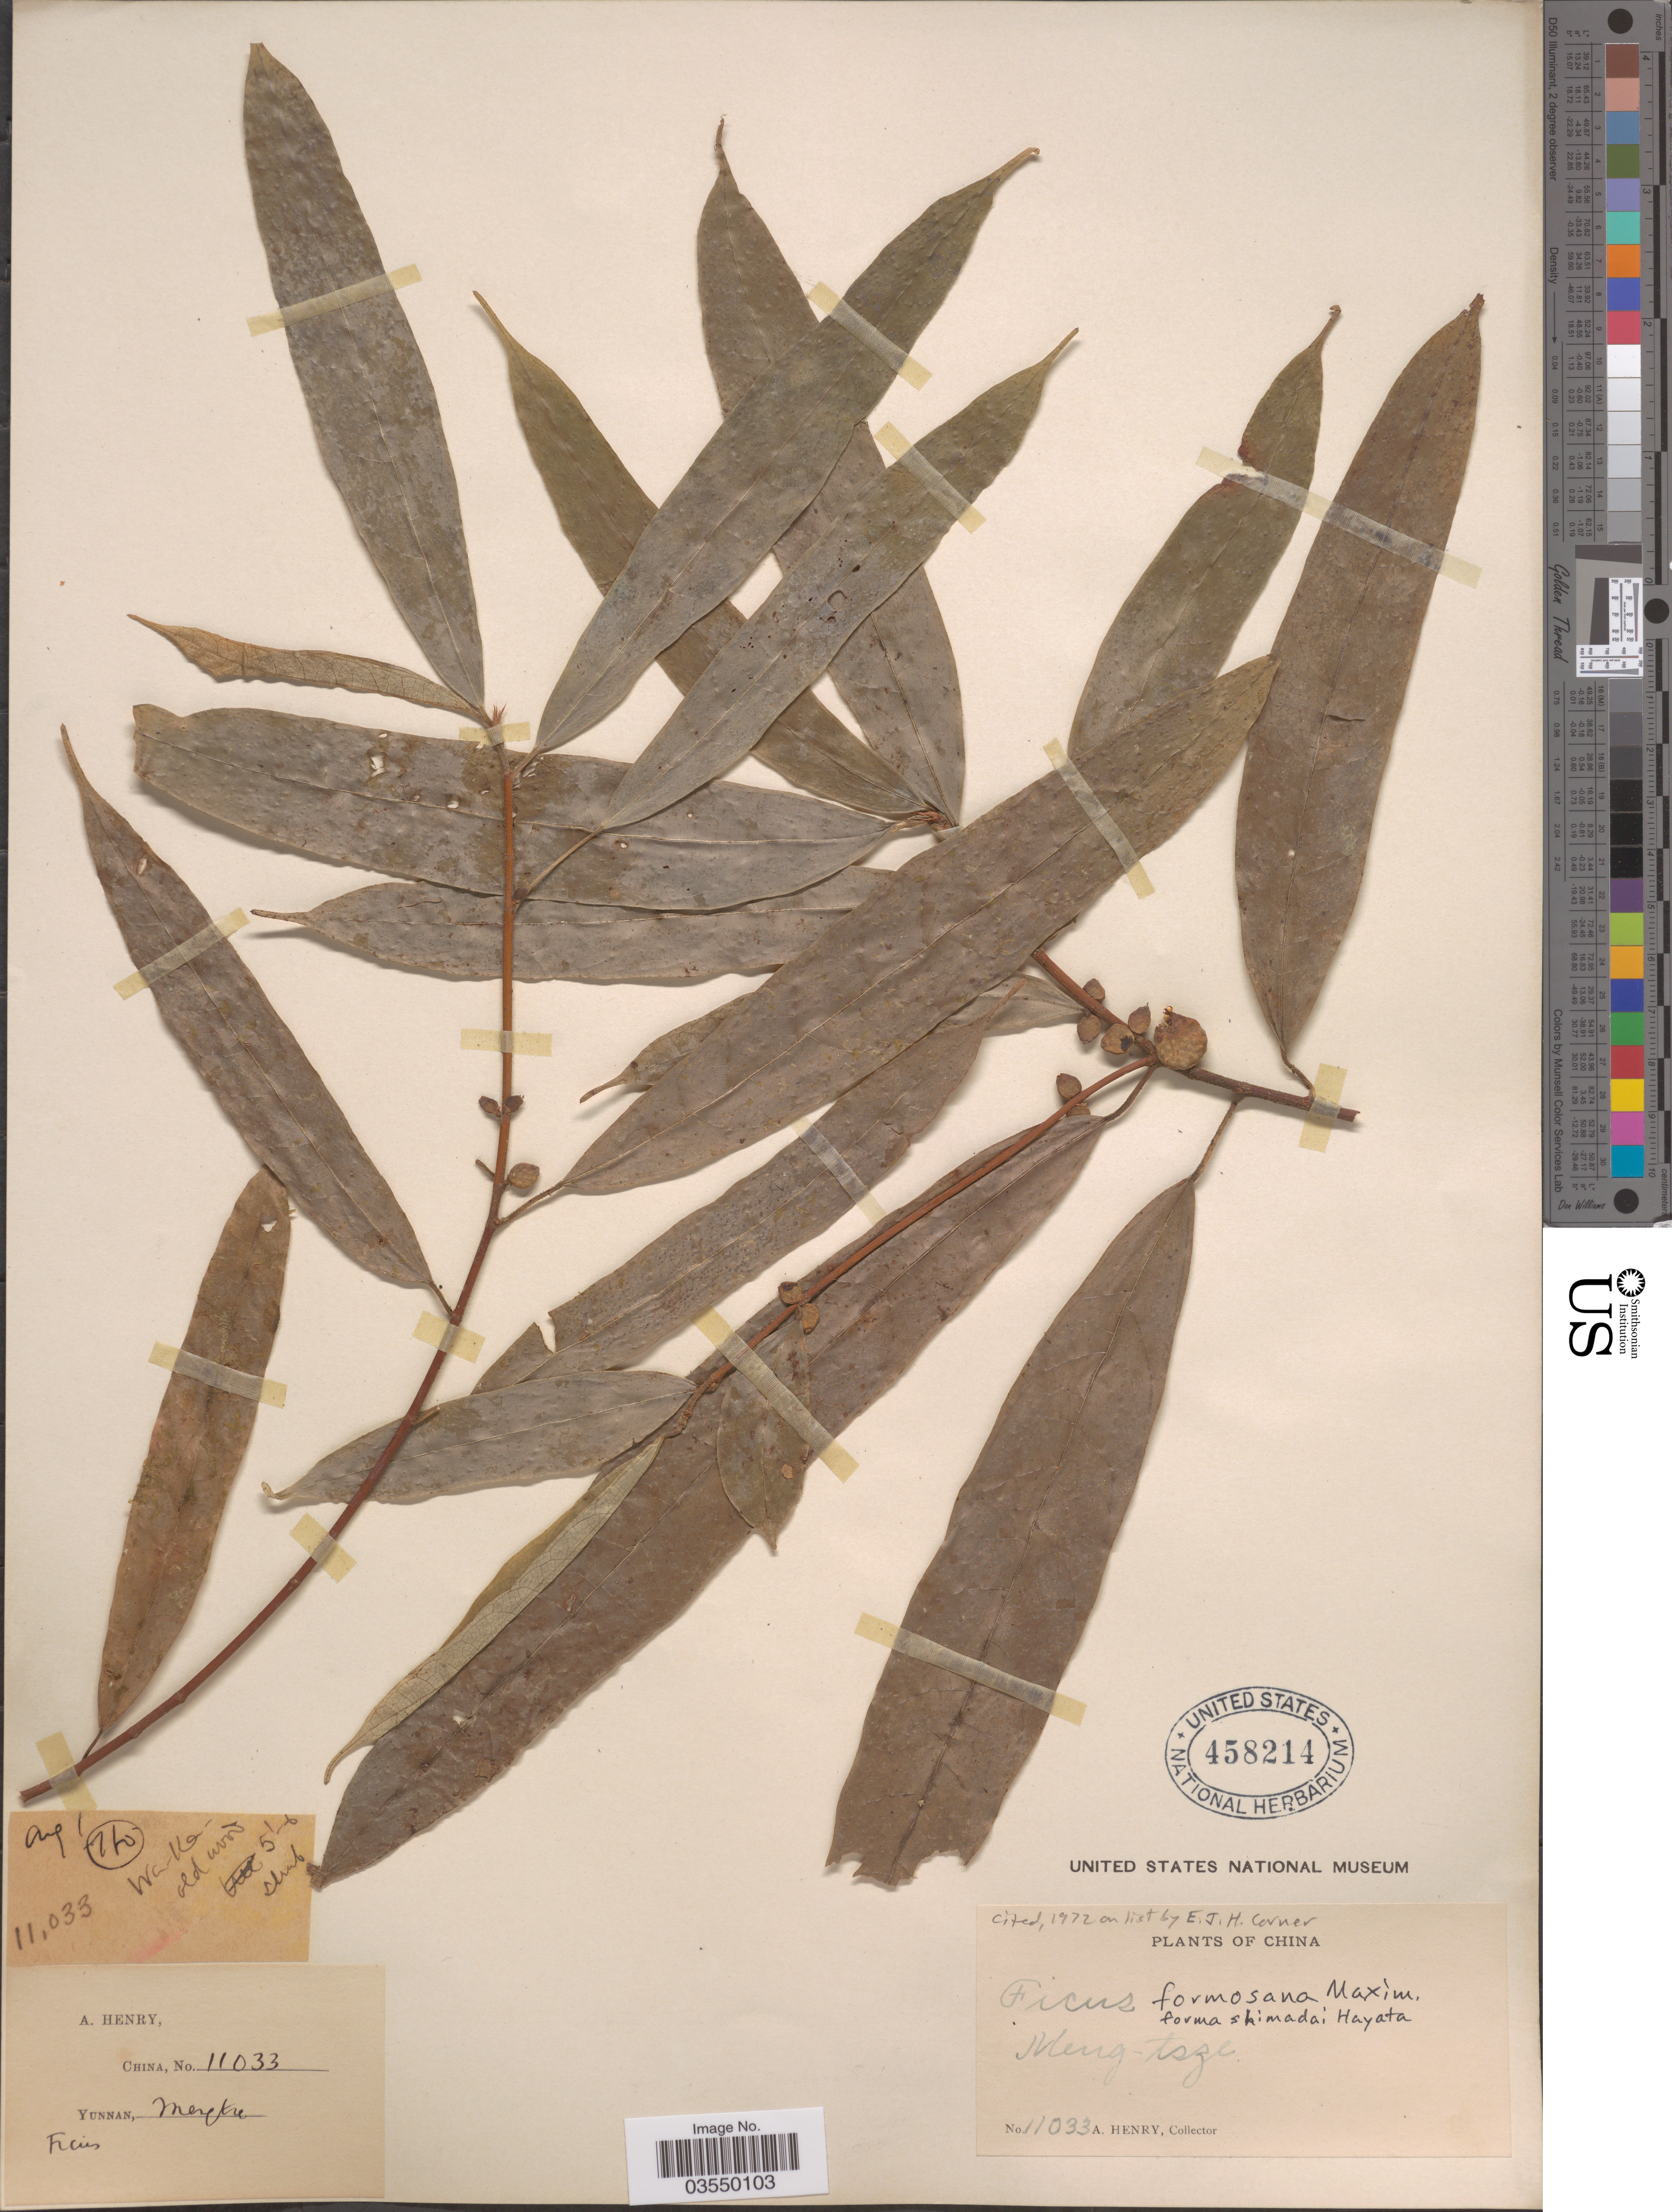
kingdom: Plantae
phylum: Tracheophyta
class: Magnoliopsida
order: Rosales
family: Moraceae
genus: Ficus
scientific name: Ficus formosana f. shimadai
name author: Hayata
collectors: A. Henry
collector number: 11033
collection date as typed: Transcribed d/m/y: /8/1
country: China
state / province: Yunnan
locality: Meng-tsze. Wa Ka. Ho.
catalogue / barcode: US 458214